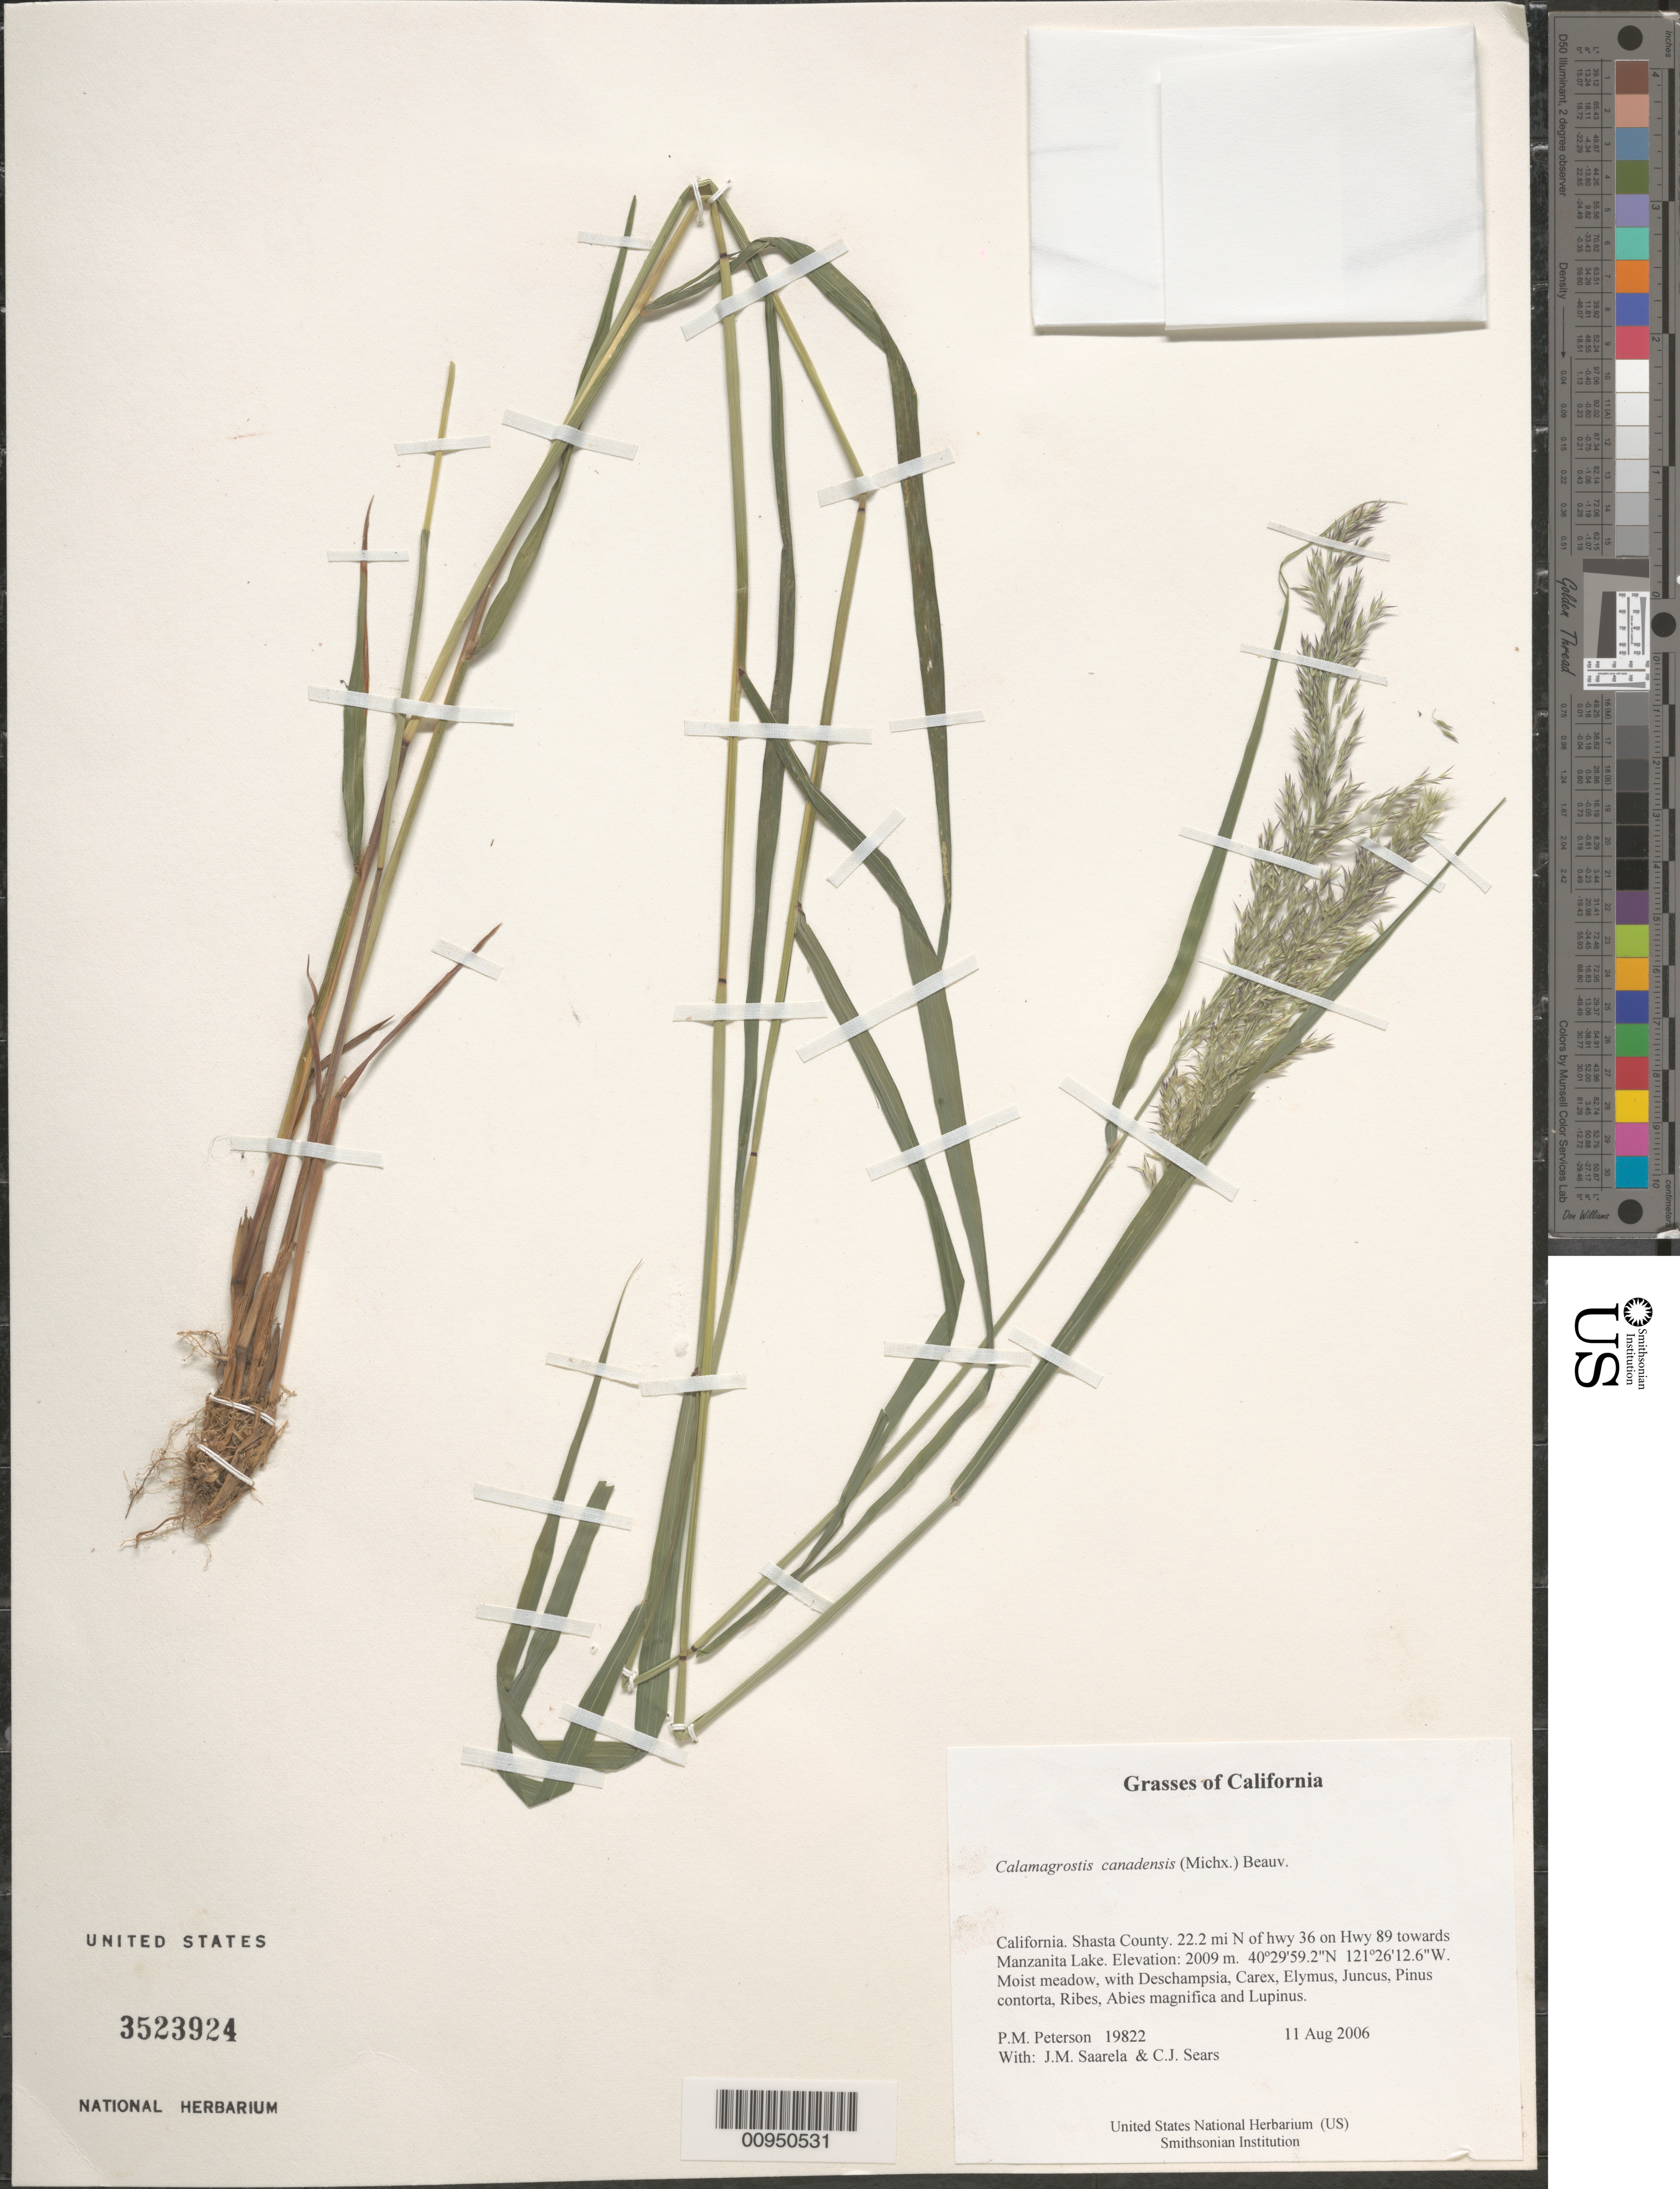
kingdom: Plantae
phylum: Tracheophyta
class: Liliopsida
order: Poales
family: Poaceae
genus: Calamagrostis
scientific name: Calamagrostis canadensis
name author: (Michx.) P. Beauv.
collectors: P. M. Peterson, J. Saarela & C. Sears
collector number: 19822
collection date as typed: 11 Aug 2006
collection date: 2006-08-11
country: United States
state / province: California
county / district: Shasta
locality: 22.2 mi N of hwy 36 on Hwy 89 towards Manzanita Lake.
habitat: Moist meadow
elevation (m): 2009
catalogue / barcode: US 3523924